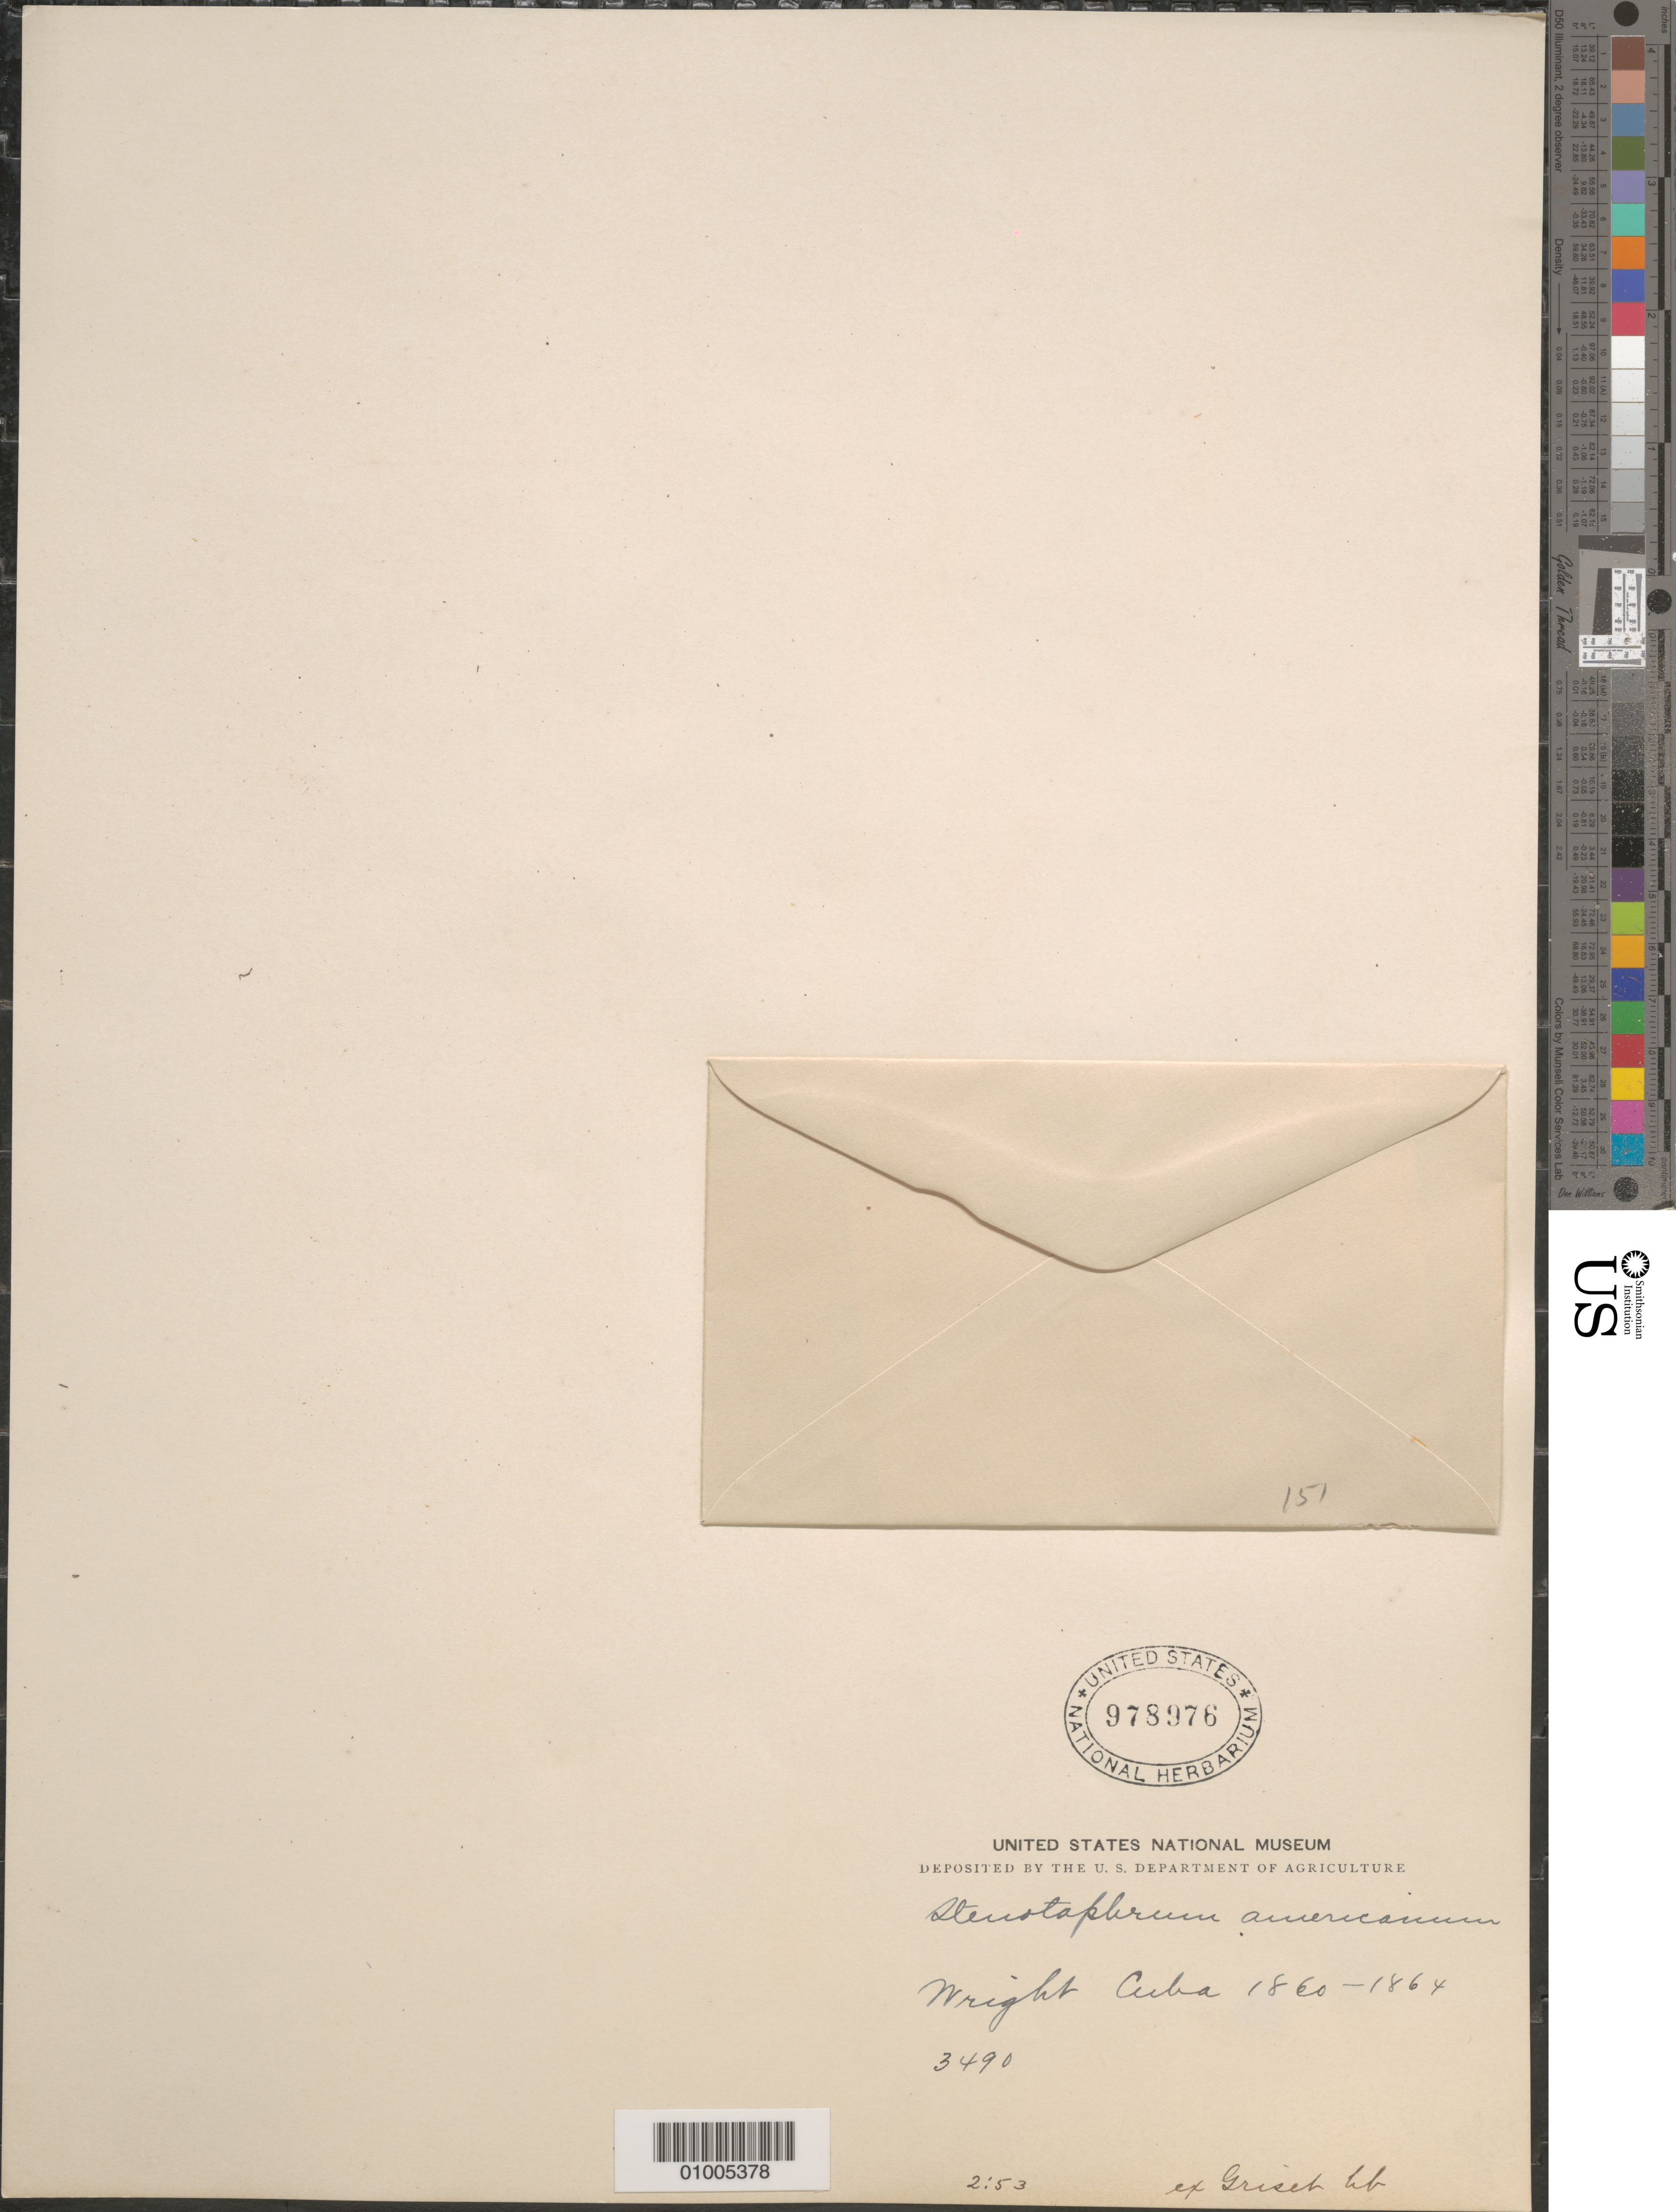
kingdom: Plantae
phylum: Tracheophyta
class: Liliopsida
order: Poales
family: Poaceae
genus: Stenotaphrum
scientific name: Stenotaphrum secundatum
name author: (Walter) Kuntze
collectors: C. Wright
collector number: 3490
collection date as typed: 1860 to 1864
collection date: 1860/1864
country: Cuba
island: Cuba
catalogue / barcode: US 978976